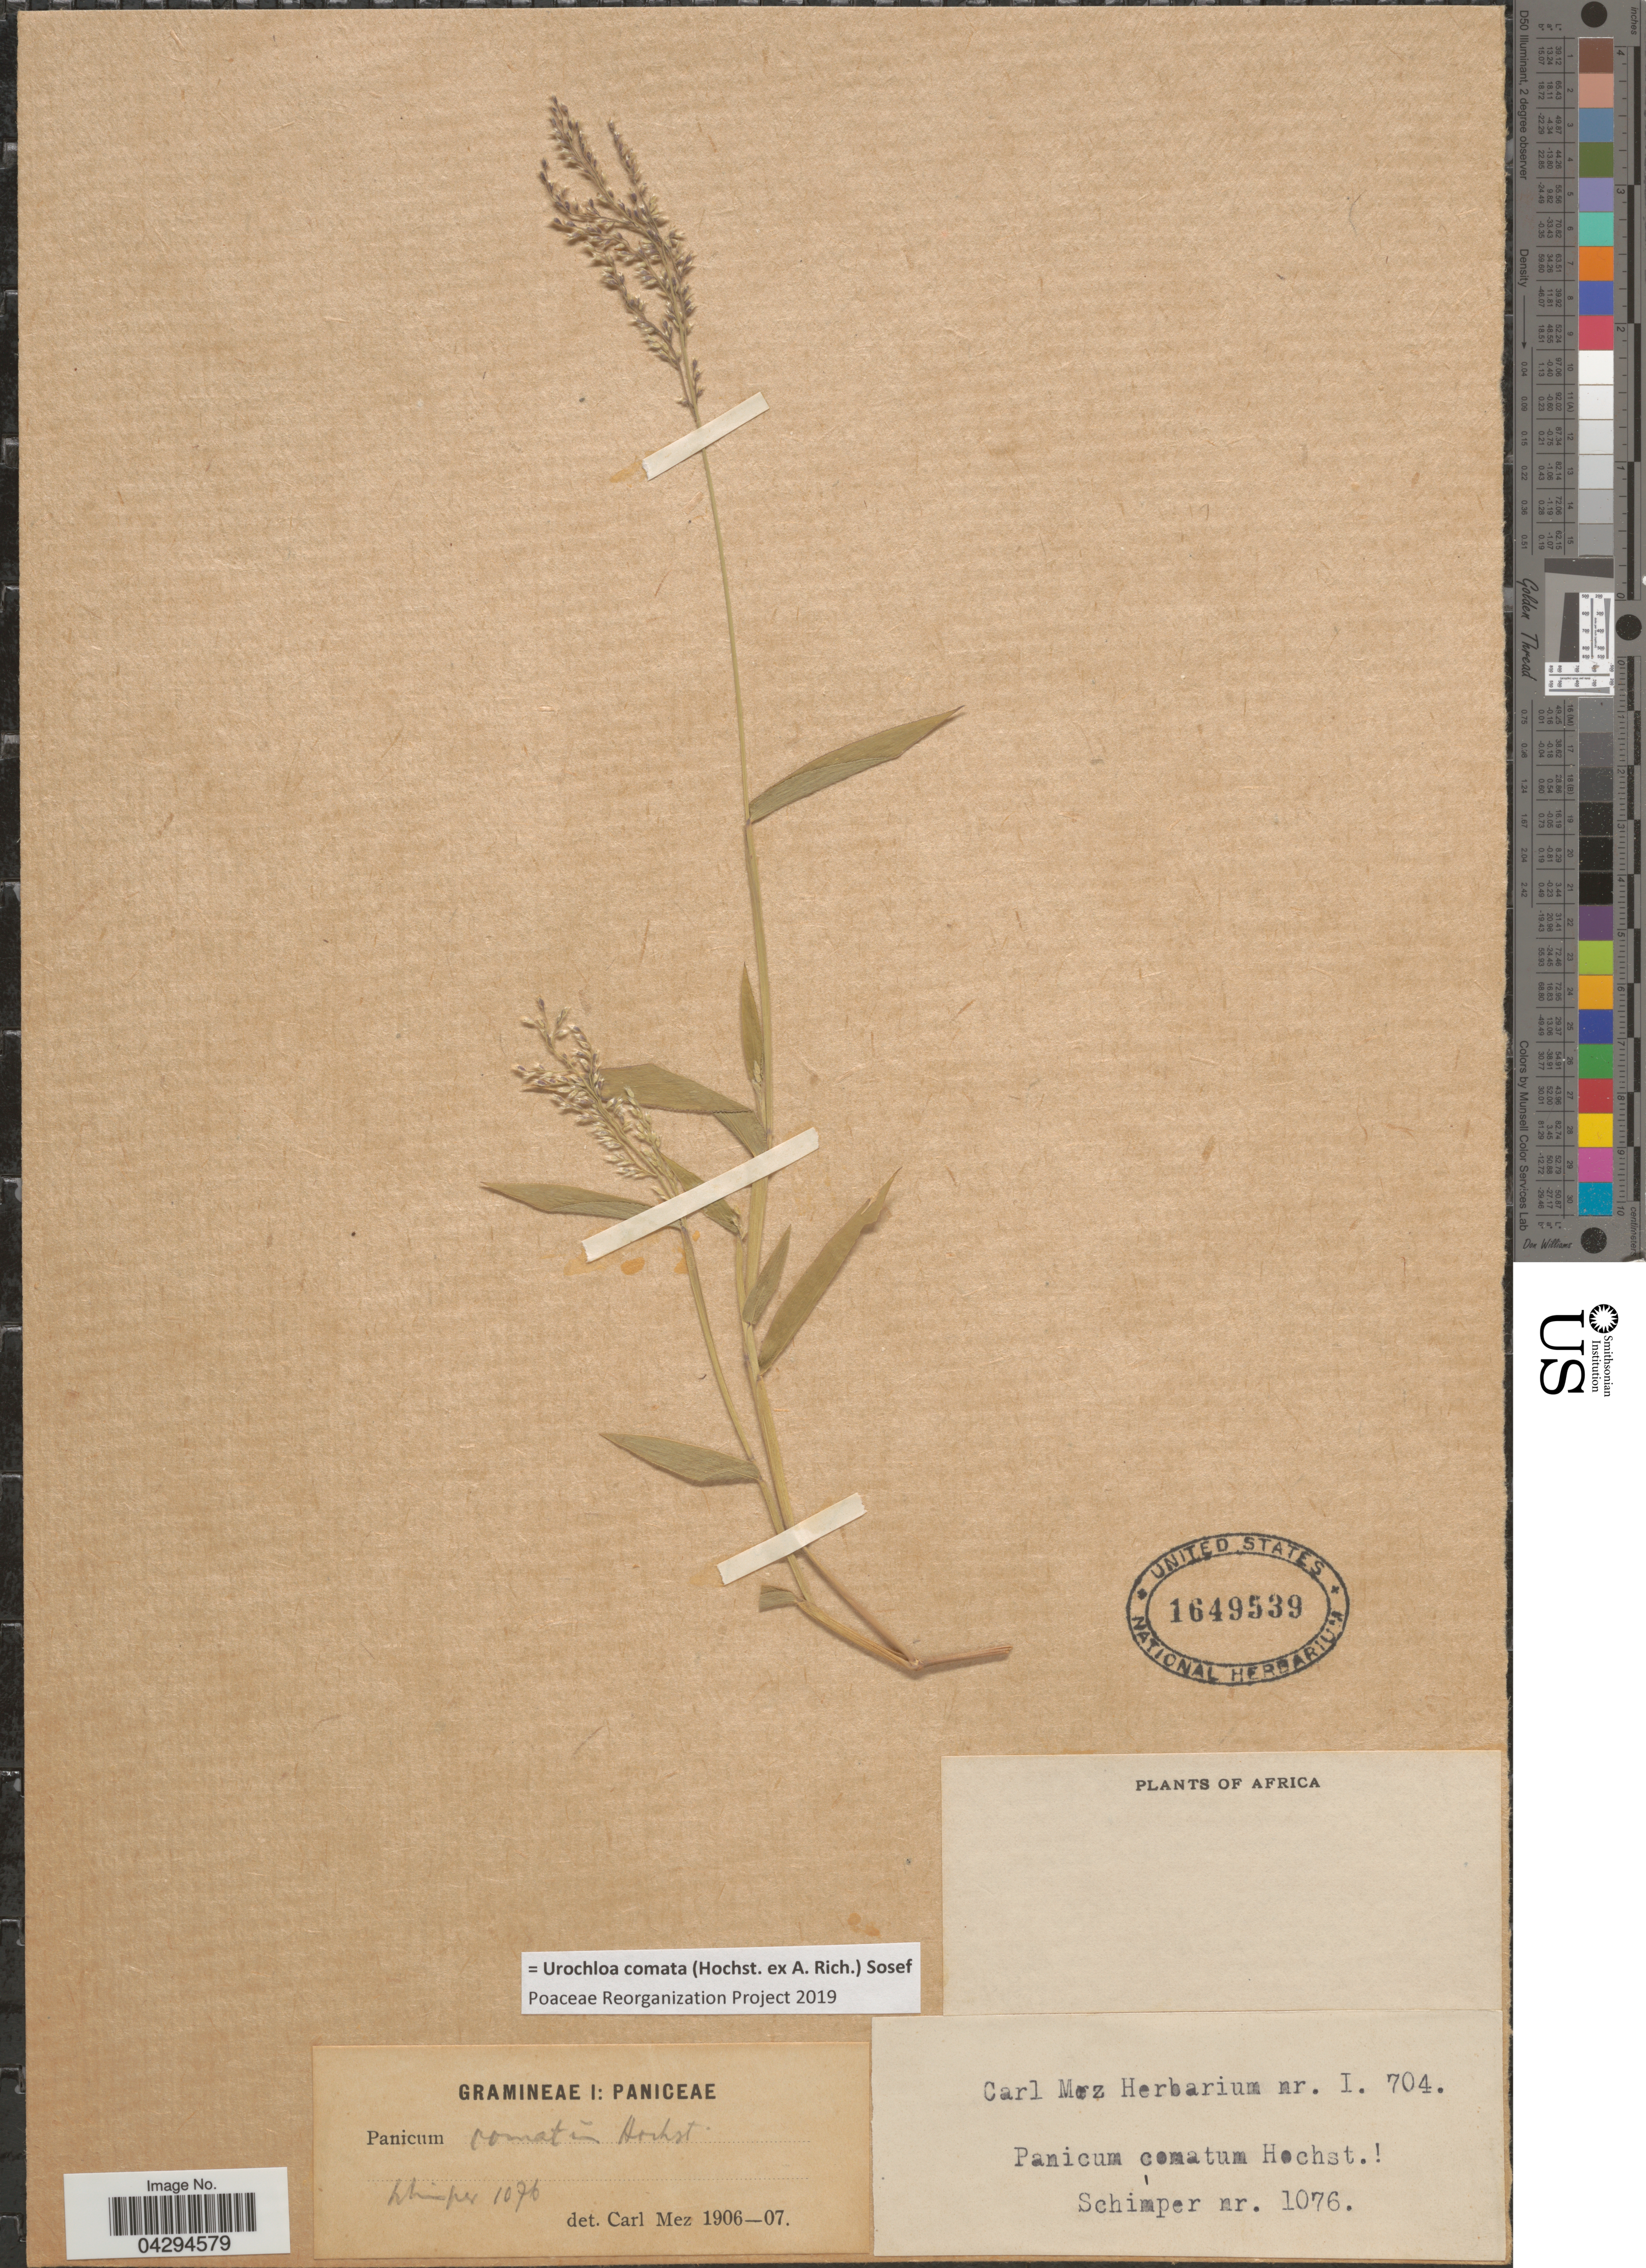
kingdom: Plantae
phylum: Tracheophyta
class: Liliopsida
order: Poales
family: Poaceae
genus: Urochloa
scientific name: Urochloa comata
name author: (Hochst. ex A. Rich.) Sosef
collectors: -. Schimper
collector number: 1076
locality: Africa.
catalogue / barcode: US 1649539